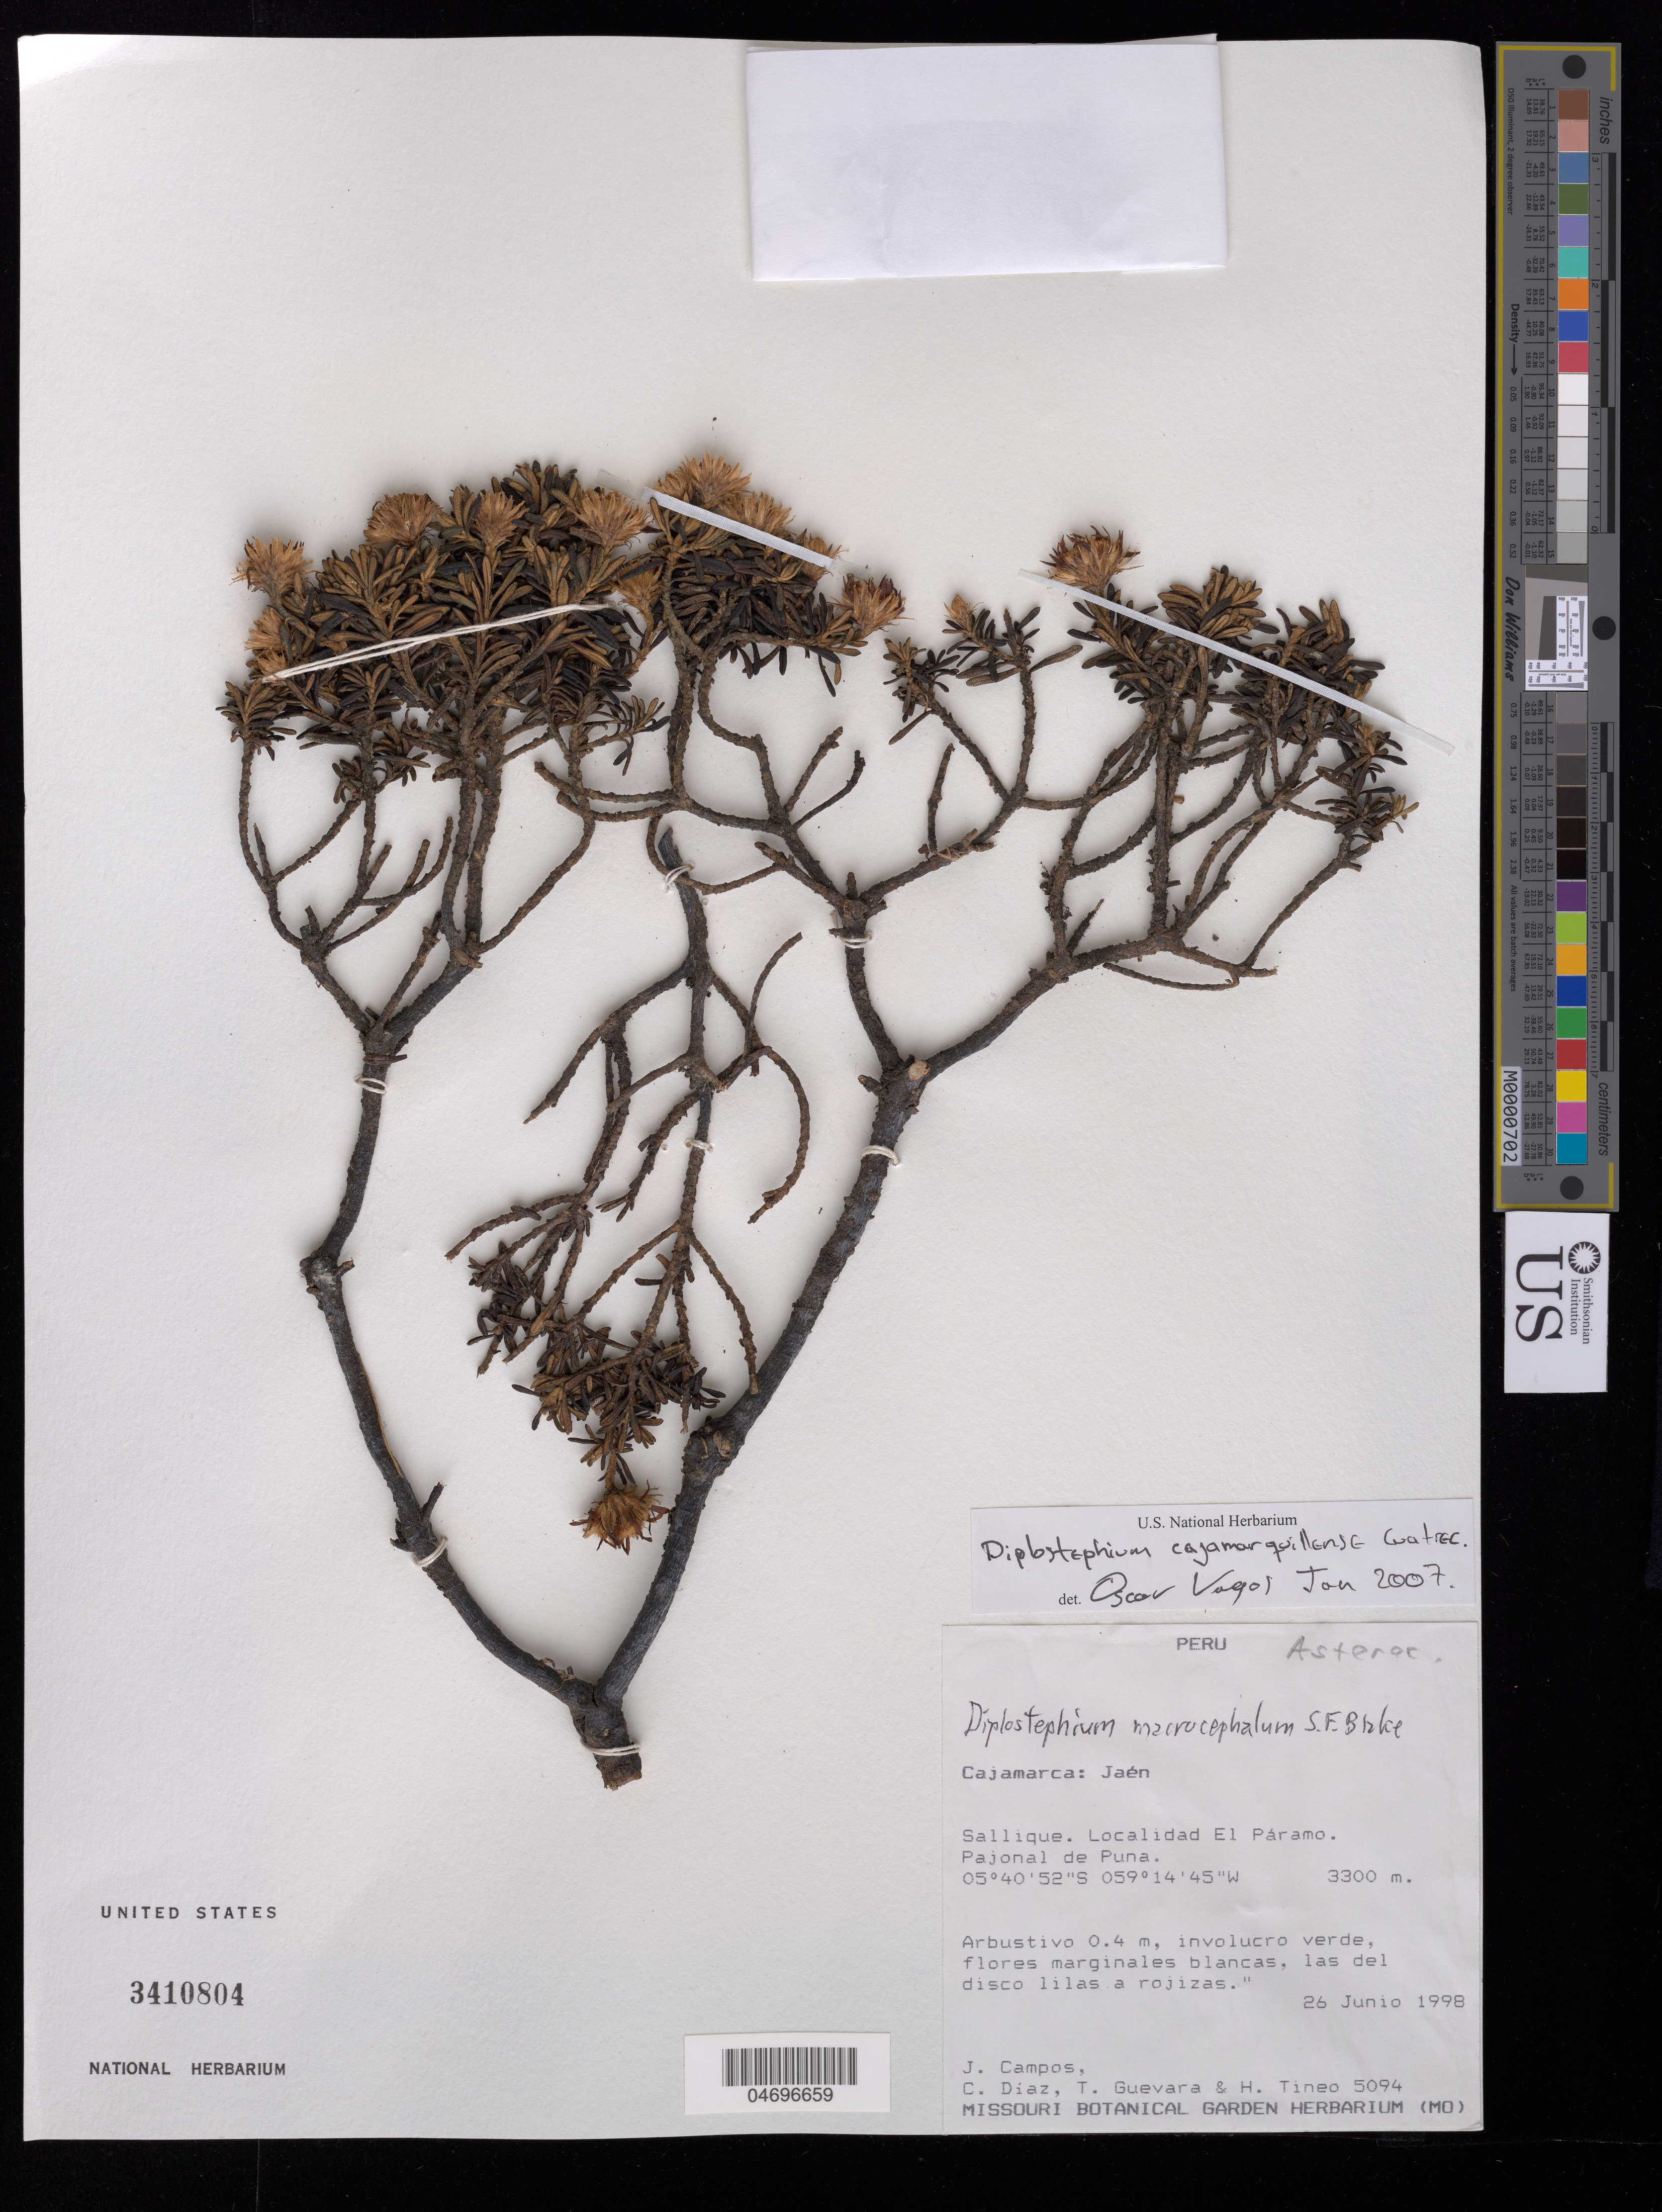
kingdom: Plantae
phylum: Tracheophyta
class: Magnoliopsida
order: Asterales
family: Asteraceae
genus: Diplostephium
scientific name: Diplostephium cajamarquillense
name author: Cuatrec.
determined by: Vargas, Oscar M.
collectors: J. Campos, C. Díaz, T. Guevara & H. Tineo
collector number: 5094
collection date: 1998-06-26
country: Peru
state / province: Cajamarca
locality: Jaen, Sallique, Localidad El Paramo, Pajonal de Puna.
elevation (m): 3300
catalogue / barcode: US 3410804